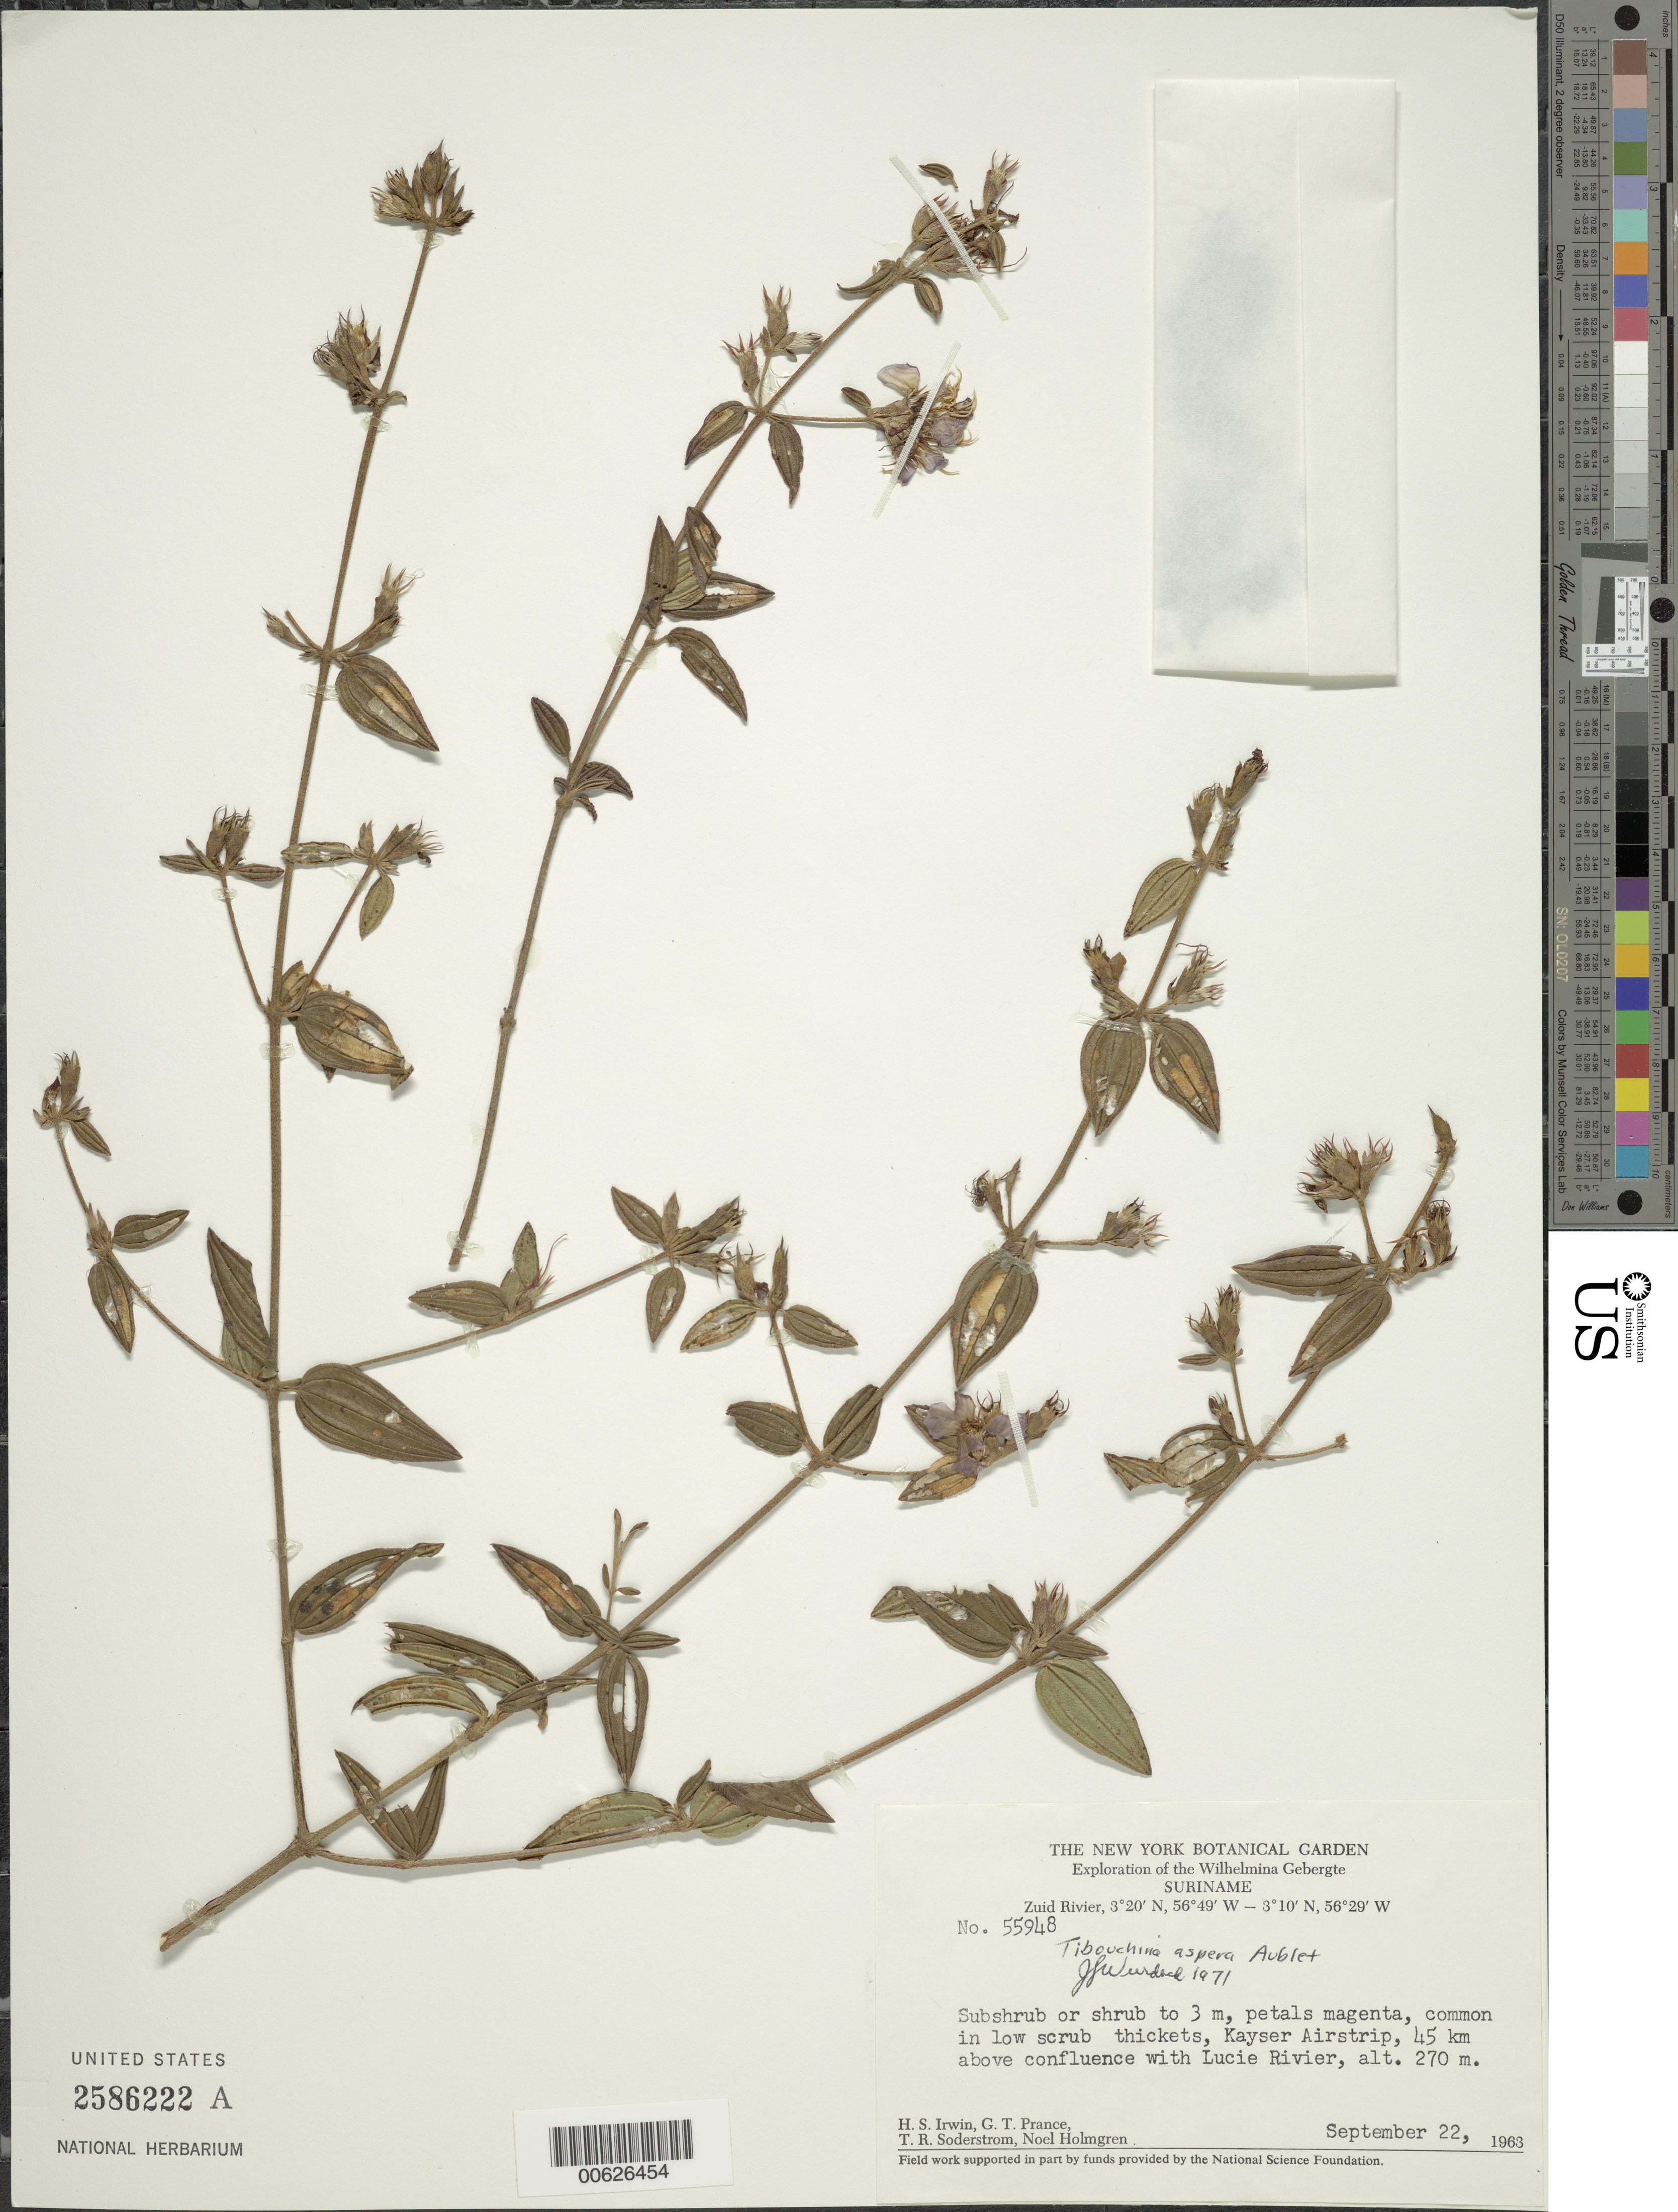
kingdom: Plantae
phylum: Tracheophyta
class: Magnoliopsida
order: Myrtales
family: Melastomataceae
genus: Tibouchina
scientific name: Tibouchina aspera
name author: Aubl.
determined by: Wurdack, John J., (US), US (UNITED STATES)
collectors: H. Irwin, G. T. Prance, T. R. Soderstrom & N. H. Holmgren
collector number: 55948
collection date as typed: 22-Sep-63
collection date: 1963-09-22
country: Suriname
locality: Kayser Airstrip, Zuid R., 45 km above confl. with Lucie R., Wilhelmina Gebergte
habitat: Low scrub thickets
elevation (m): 270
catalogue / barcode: US 2586222A